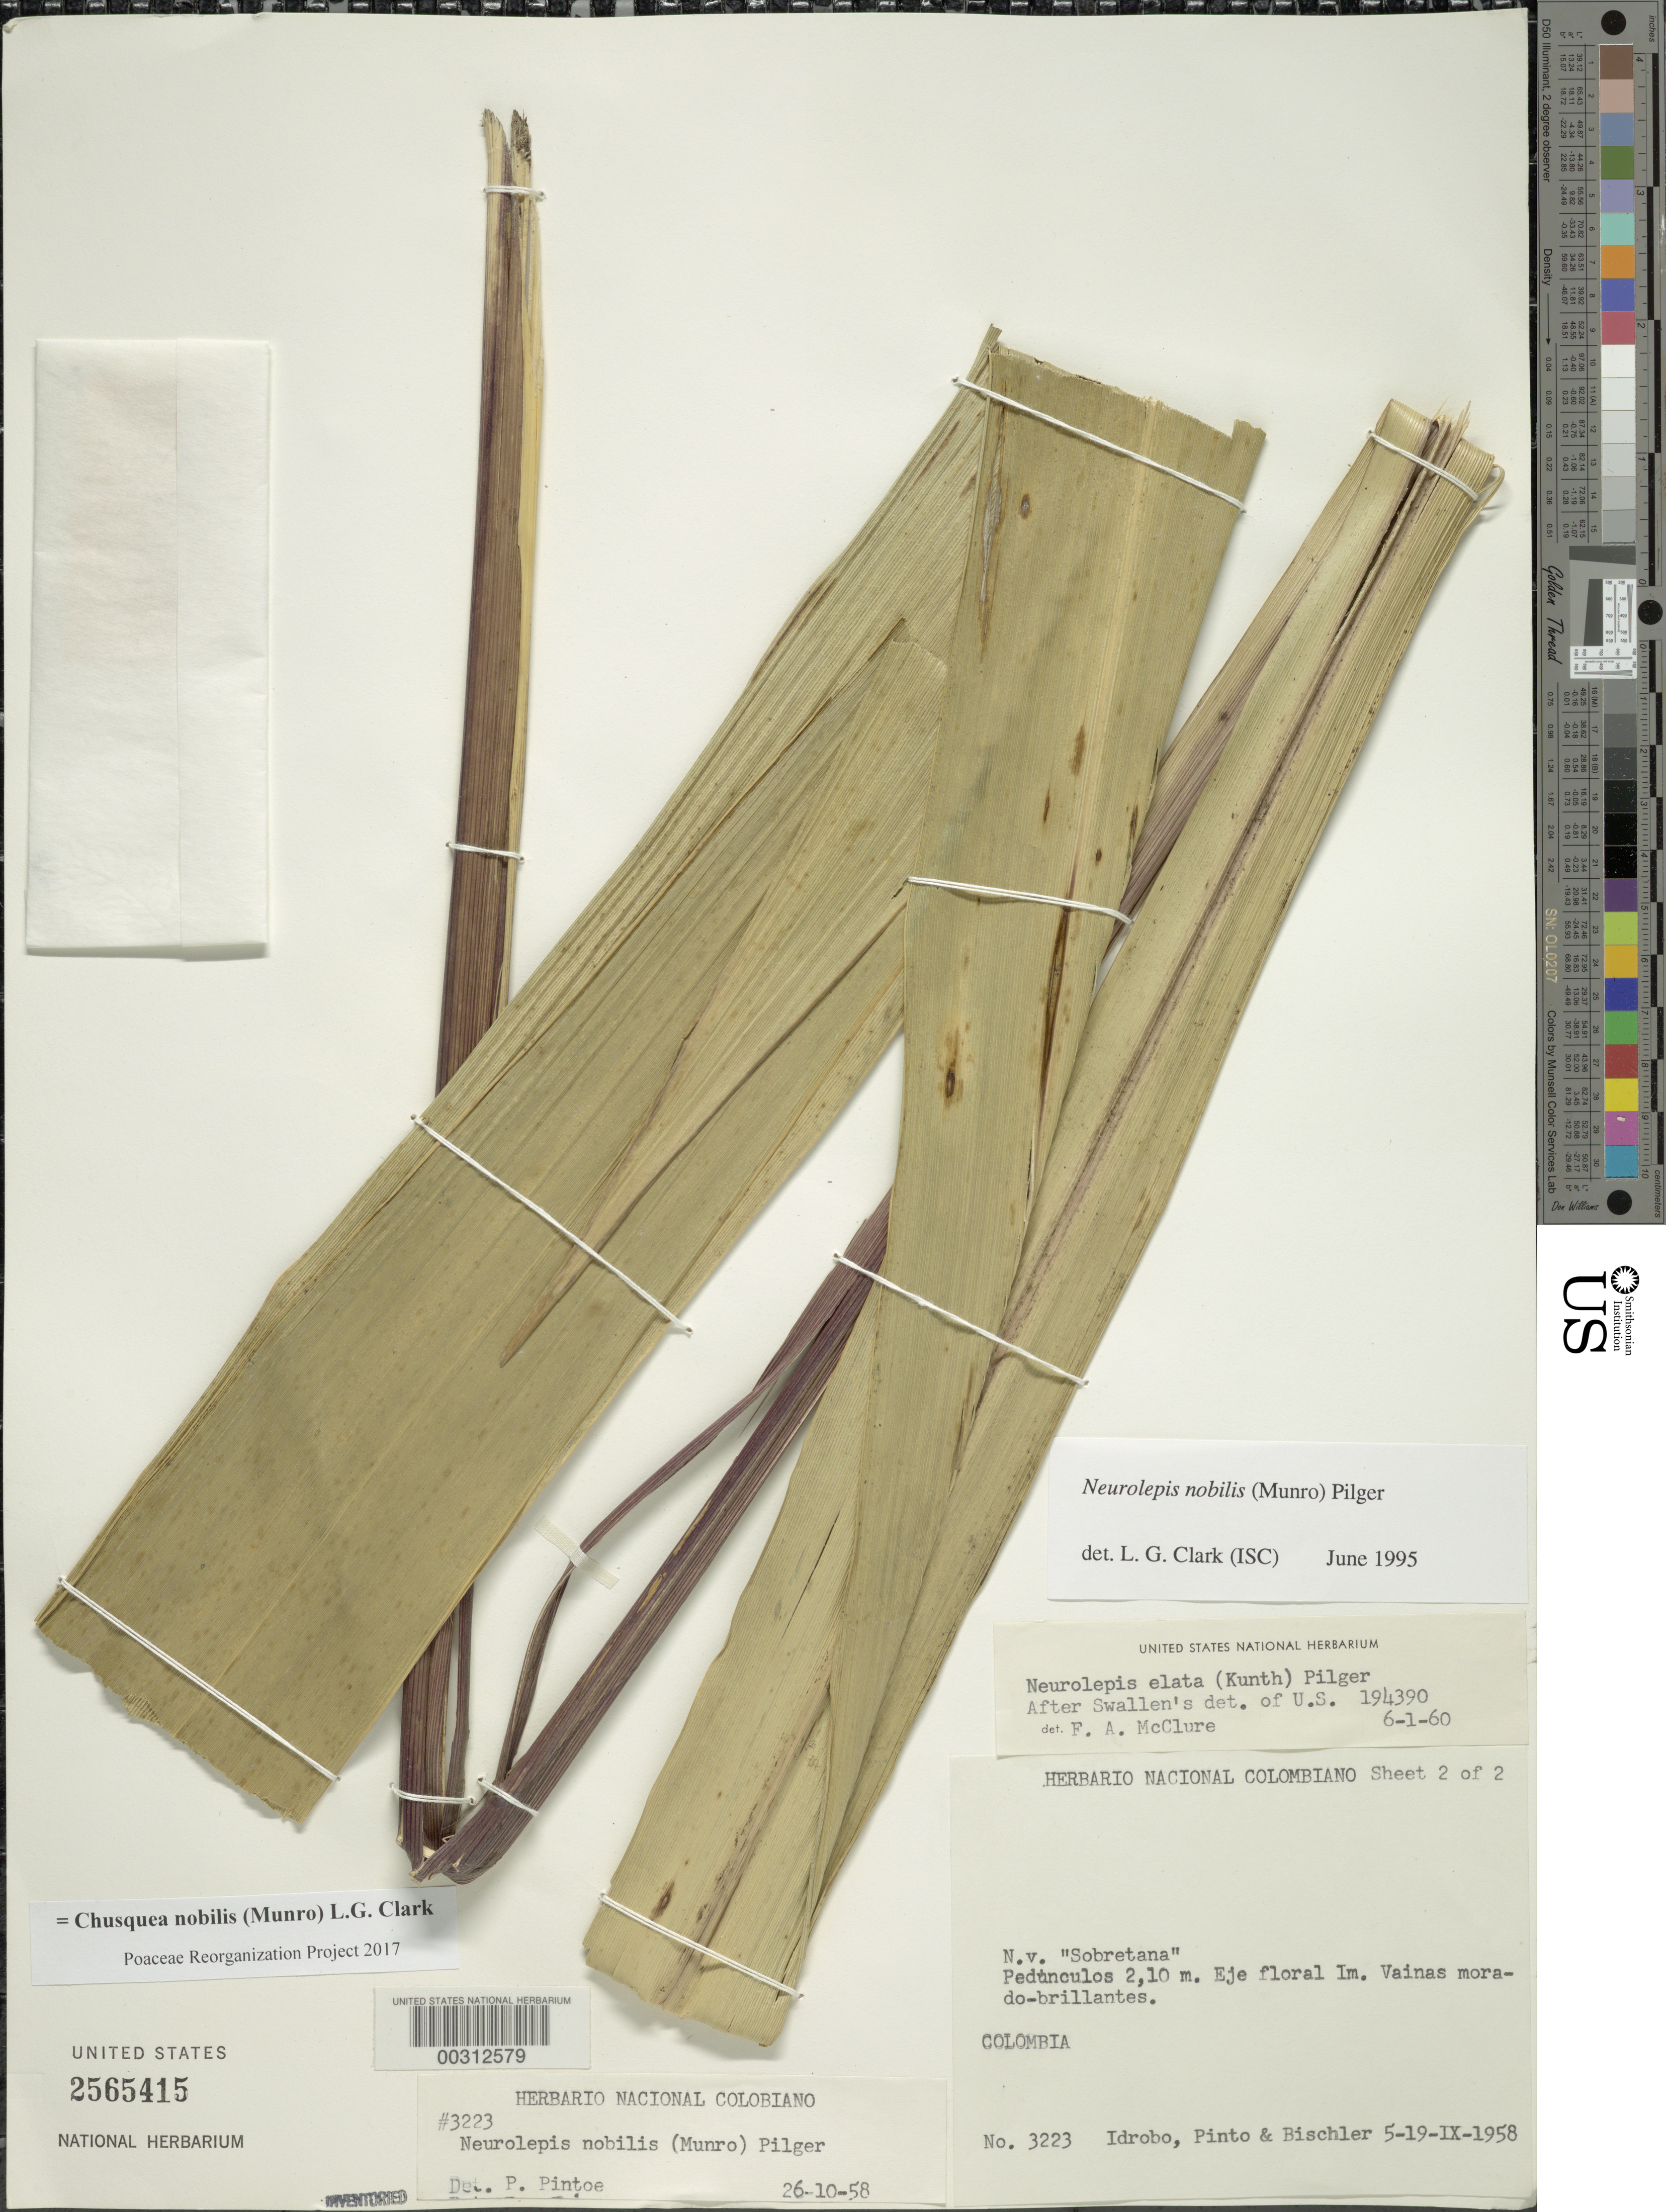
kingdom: Plantae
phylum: Tracheophyta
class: Liliopsida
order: Poales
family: Poaceae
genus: Chusquea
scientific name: Chusquea nobilis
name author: (Munro) L.G. Clark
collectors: J. M. Idrobo, P. Pinto & -. Bischler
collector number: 3223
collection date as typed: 05 Sep 1958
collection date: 1958-09-05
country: Colombia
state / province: Cauca / Huila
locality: Las Papas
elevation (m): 3530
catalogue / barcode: US 2565415